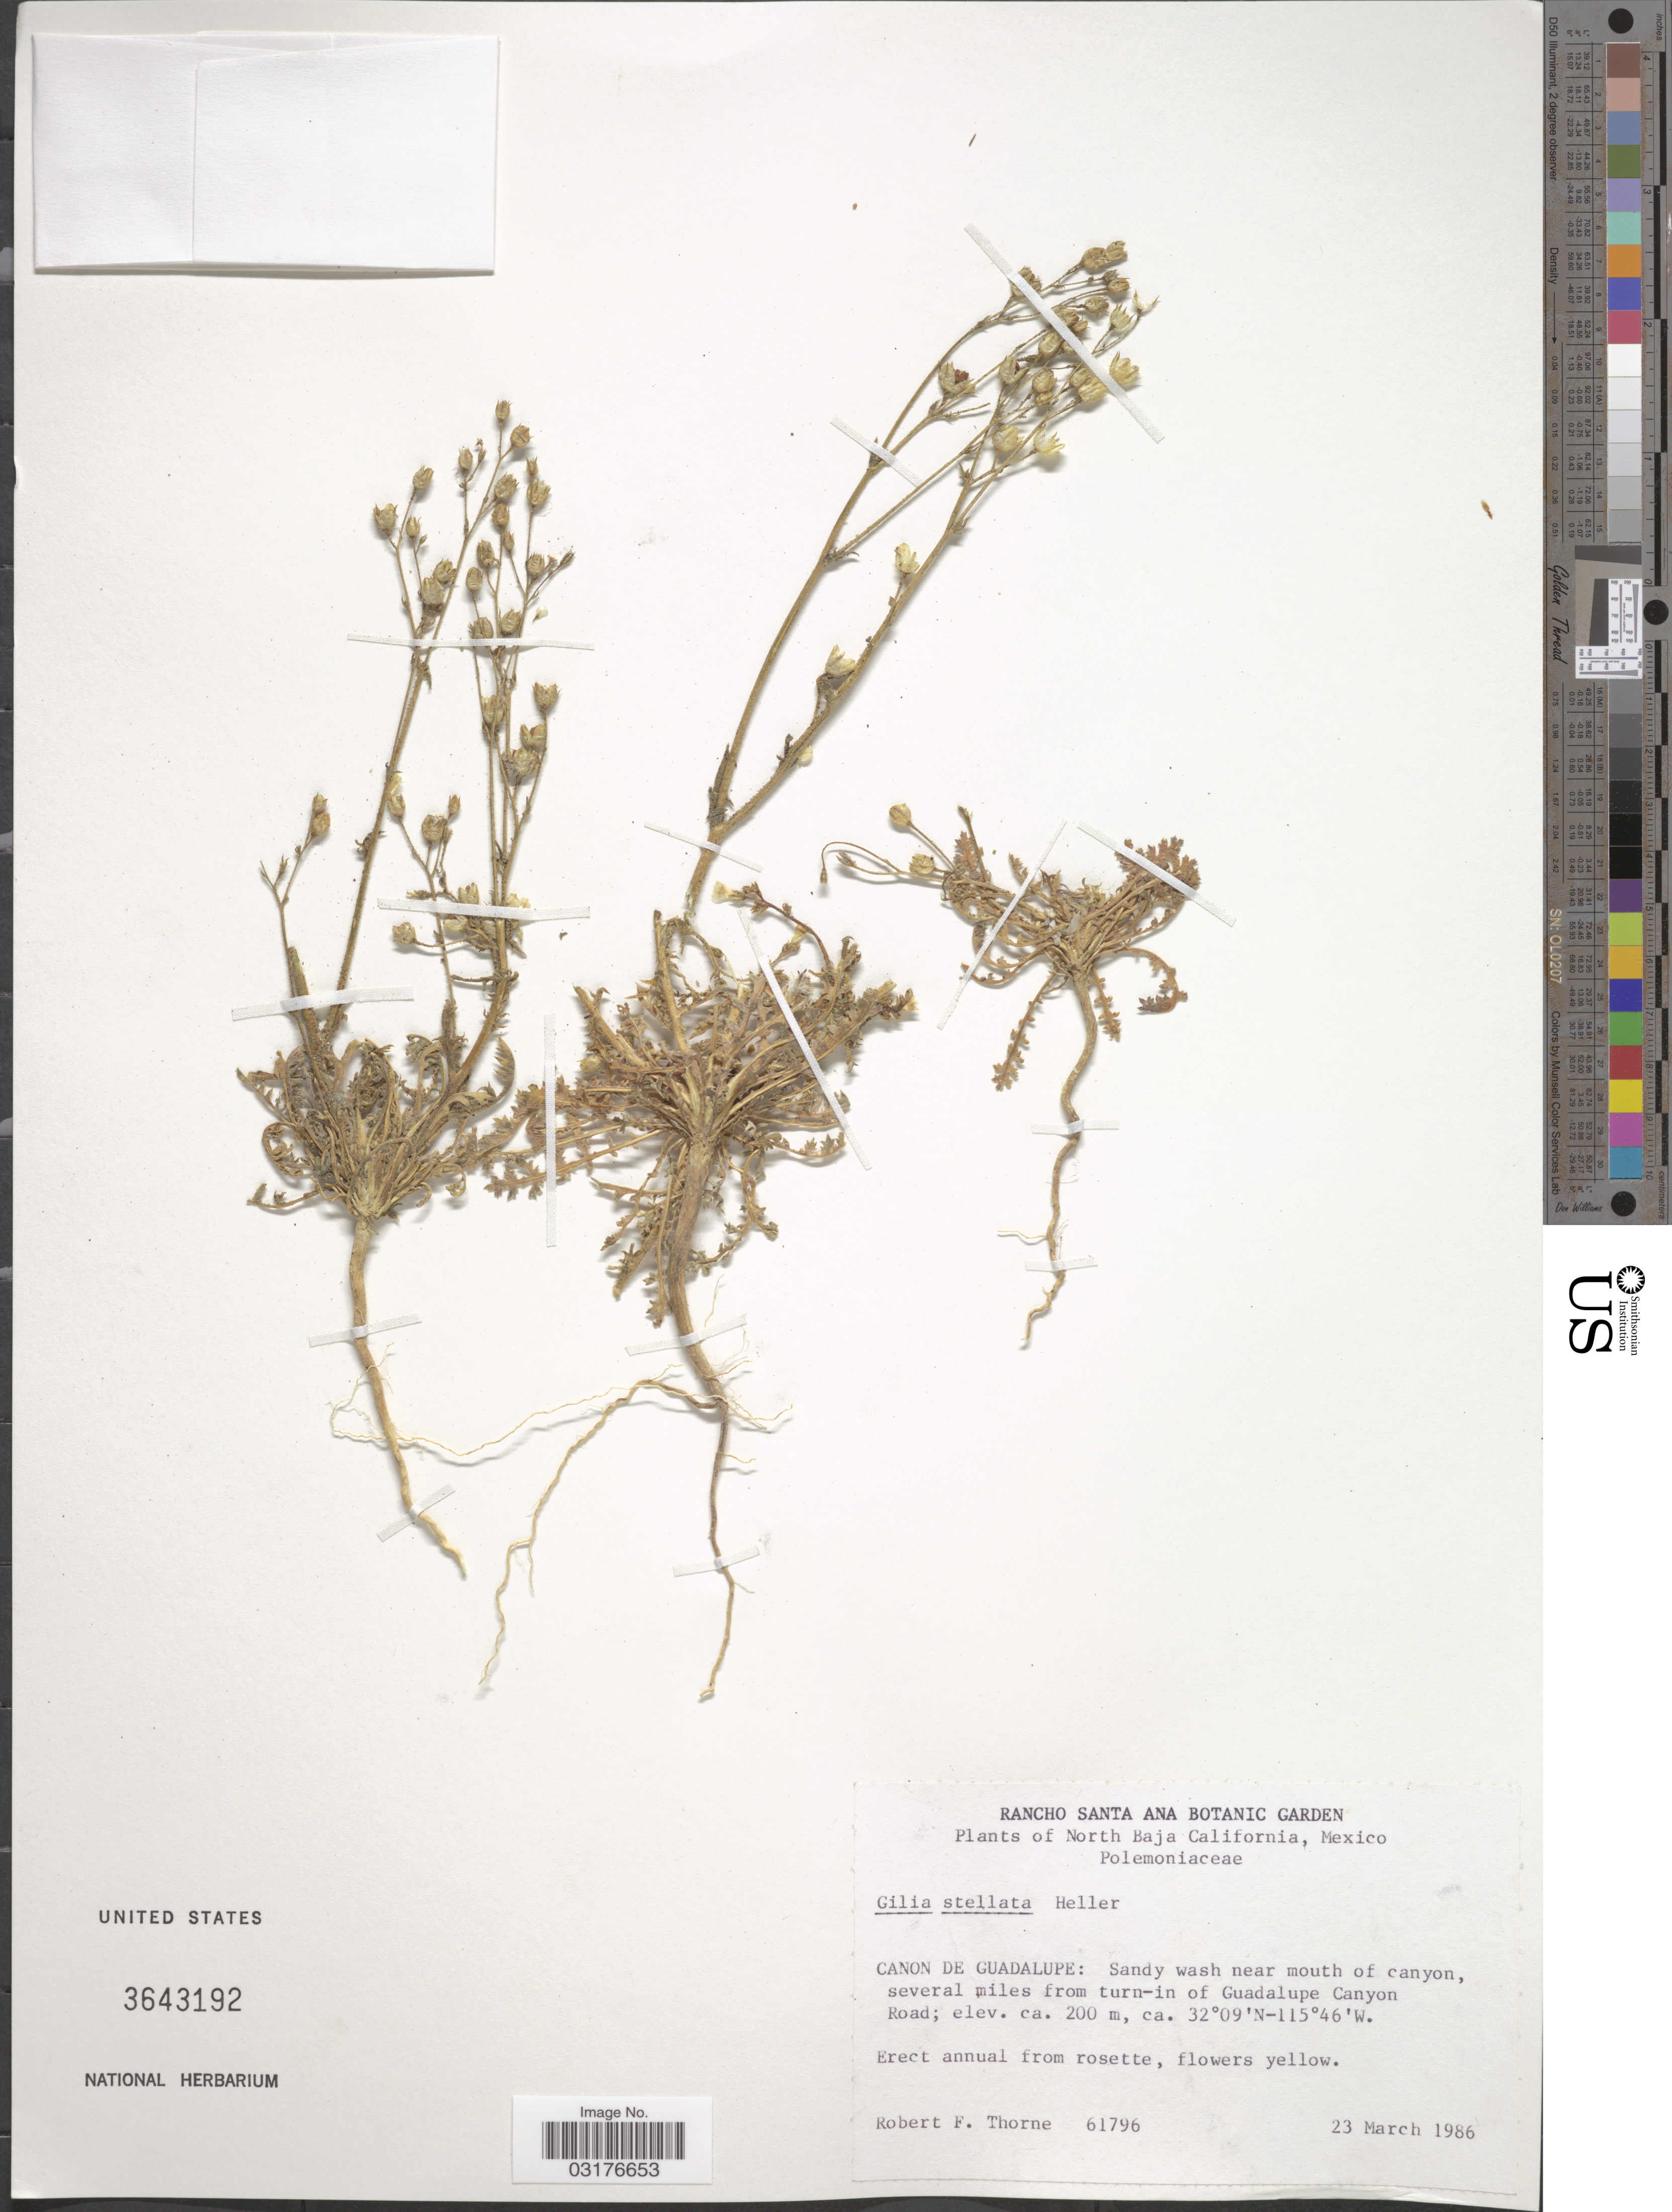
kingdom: Plantae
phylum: Tracheophyta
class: Magnoliopsida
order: Ericales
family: Polemoniaceae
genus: Gilia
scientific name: Gilia stellata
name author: A. Heller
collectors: R. F. Thorne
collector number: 61796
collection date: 1986-03-23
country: Mexico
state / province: Baja California Norte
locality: North Baja California. Canon de Guadalupe: Sandy wash near mouth of canyon, several miles from turn-in of Guadalupe Canyon Road.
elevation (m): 200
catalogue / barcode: US 3643192